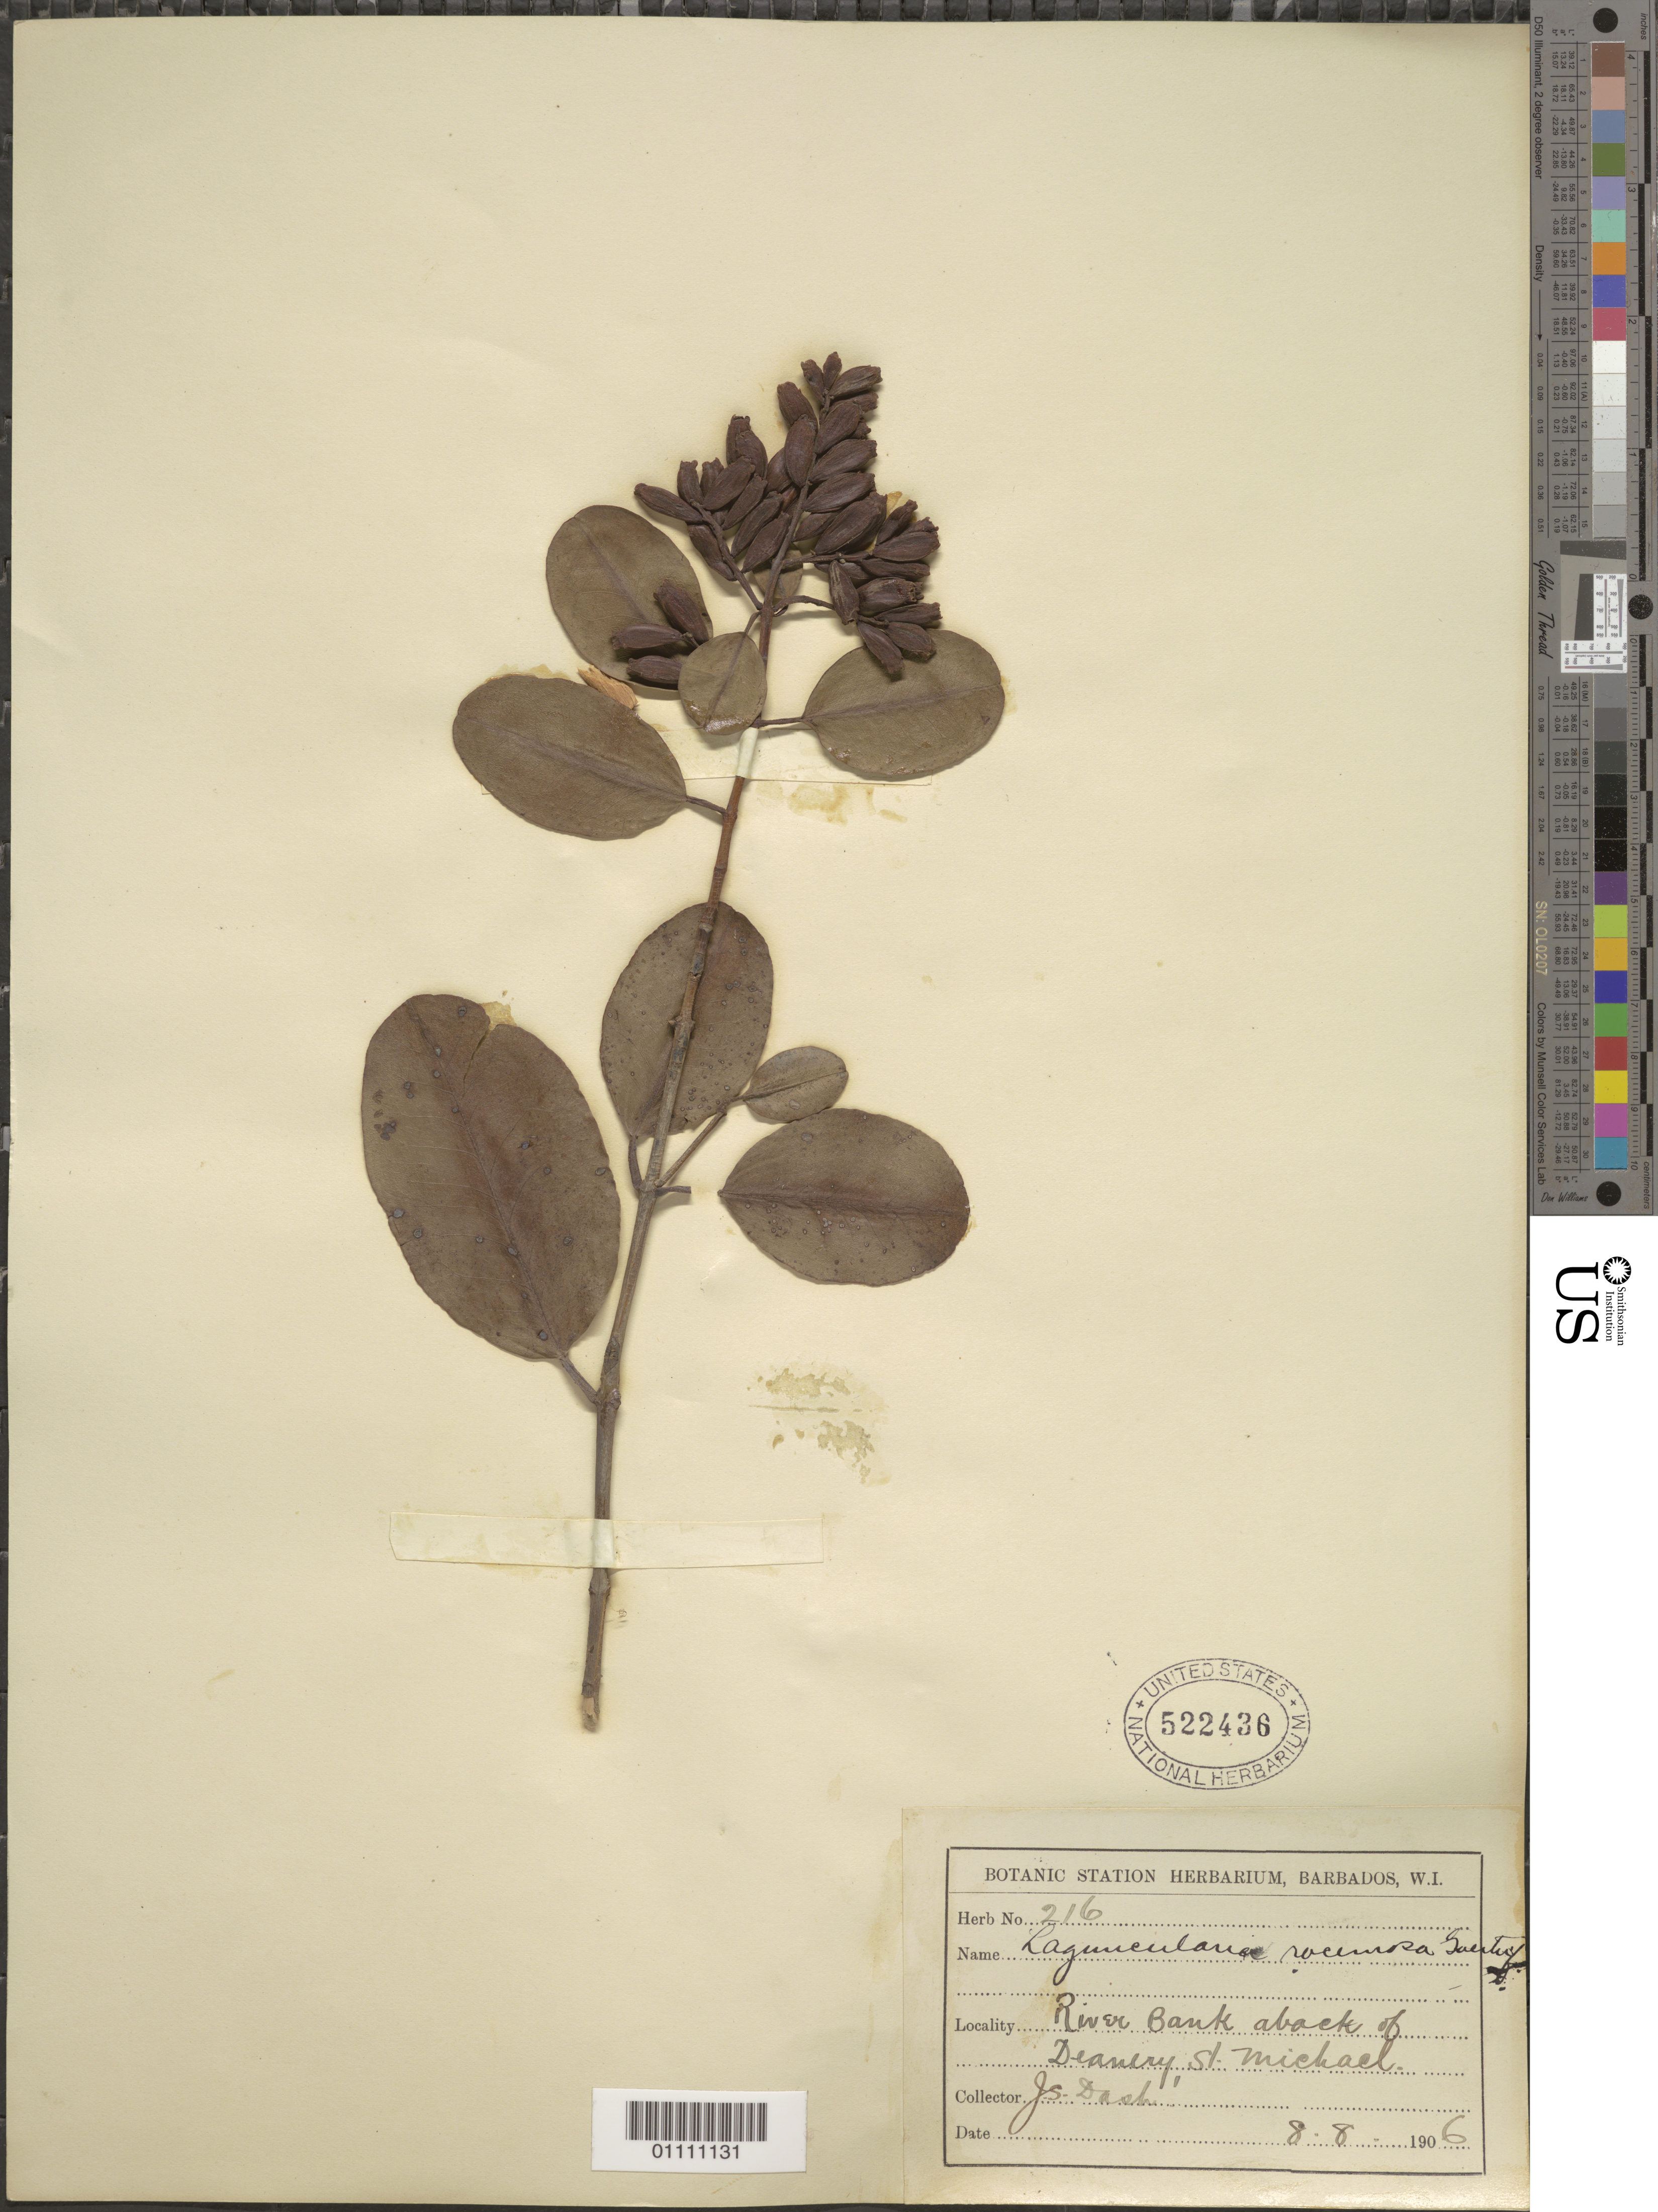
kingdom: Plantae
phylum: Tracheophyta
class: Magnoliopsida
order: Myrtales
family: Combretaceae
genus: Laguncularia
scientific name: Laguncularia racemosa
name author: (L.) C.F. Gaertn.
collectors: J. Dash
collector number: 216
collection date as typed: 08 Aug 1906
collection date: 1906-08-08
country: Barbados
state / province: Saint Michael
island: Barbados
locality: River bank aback of Deanery.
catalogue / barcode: US 522436